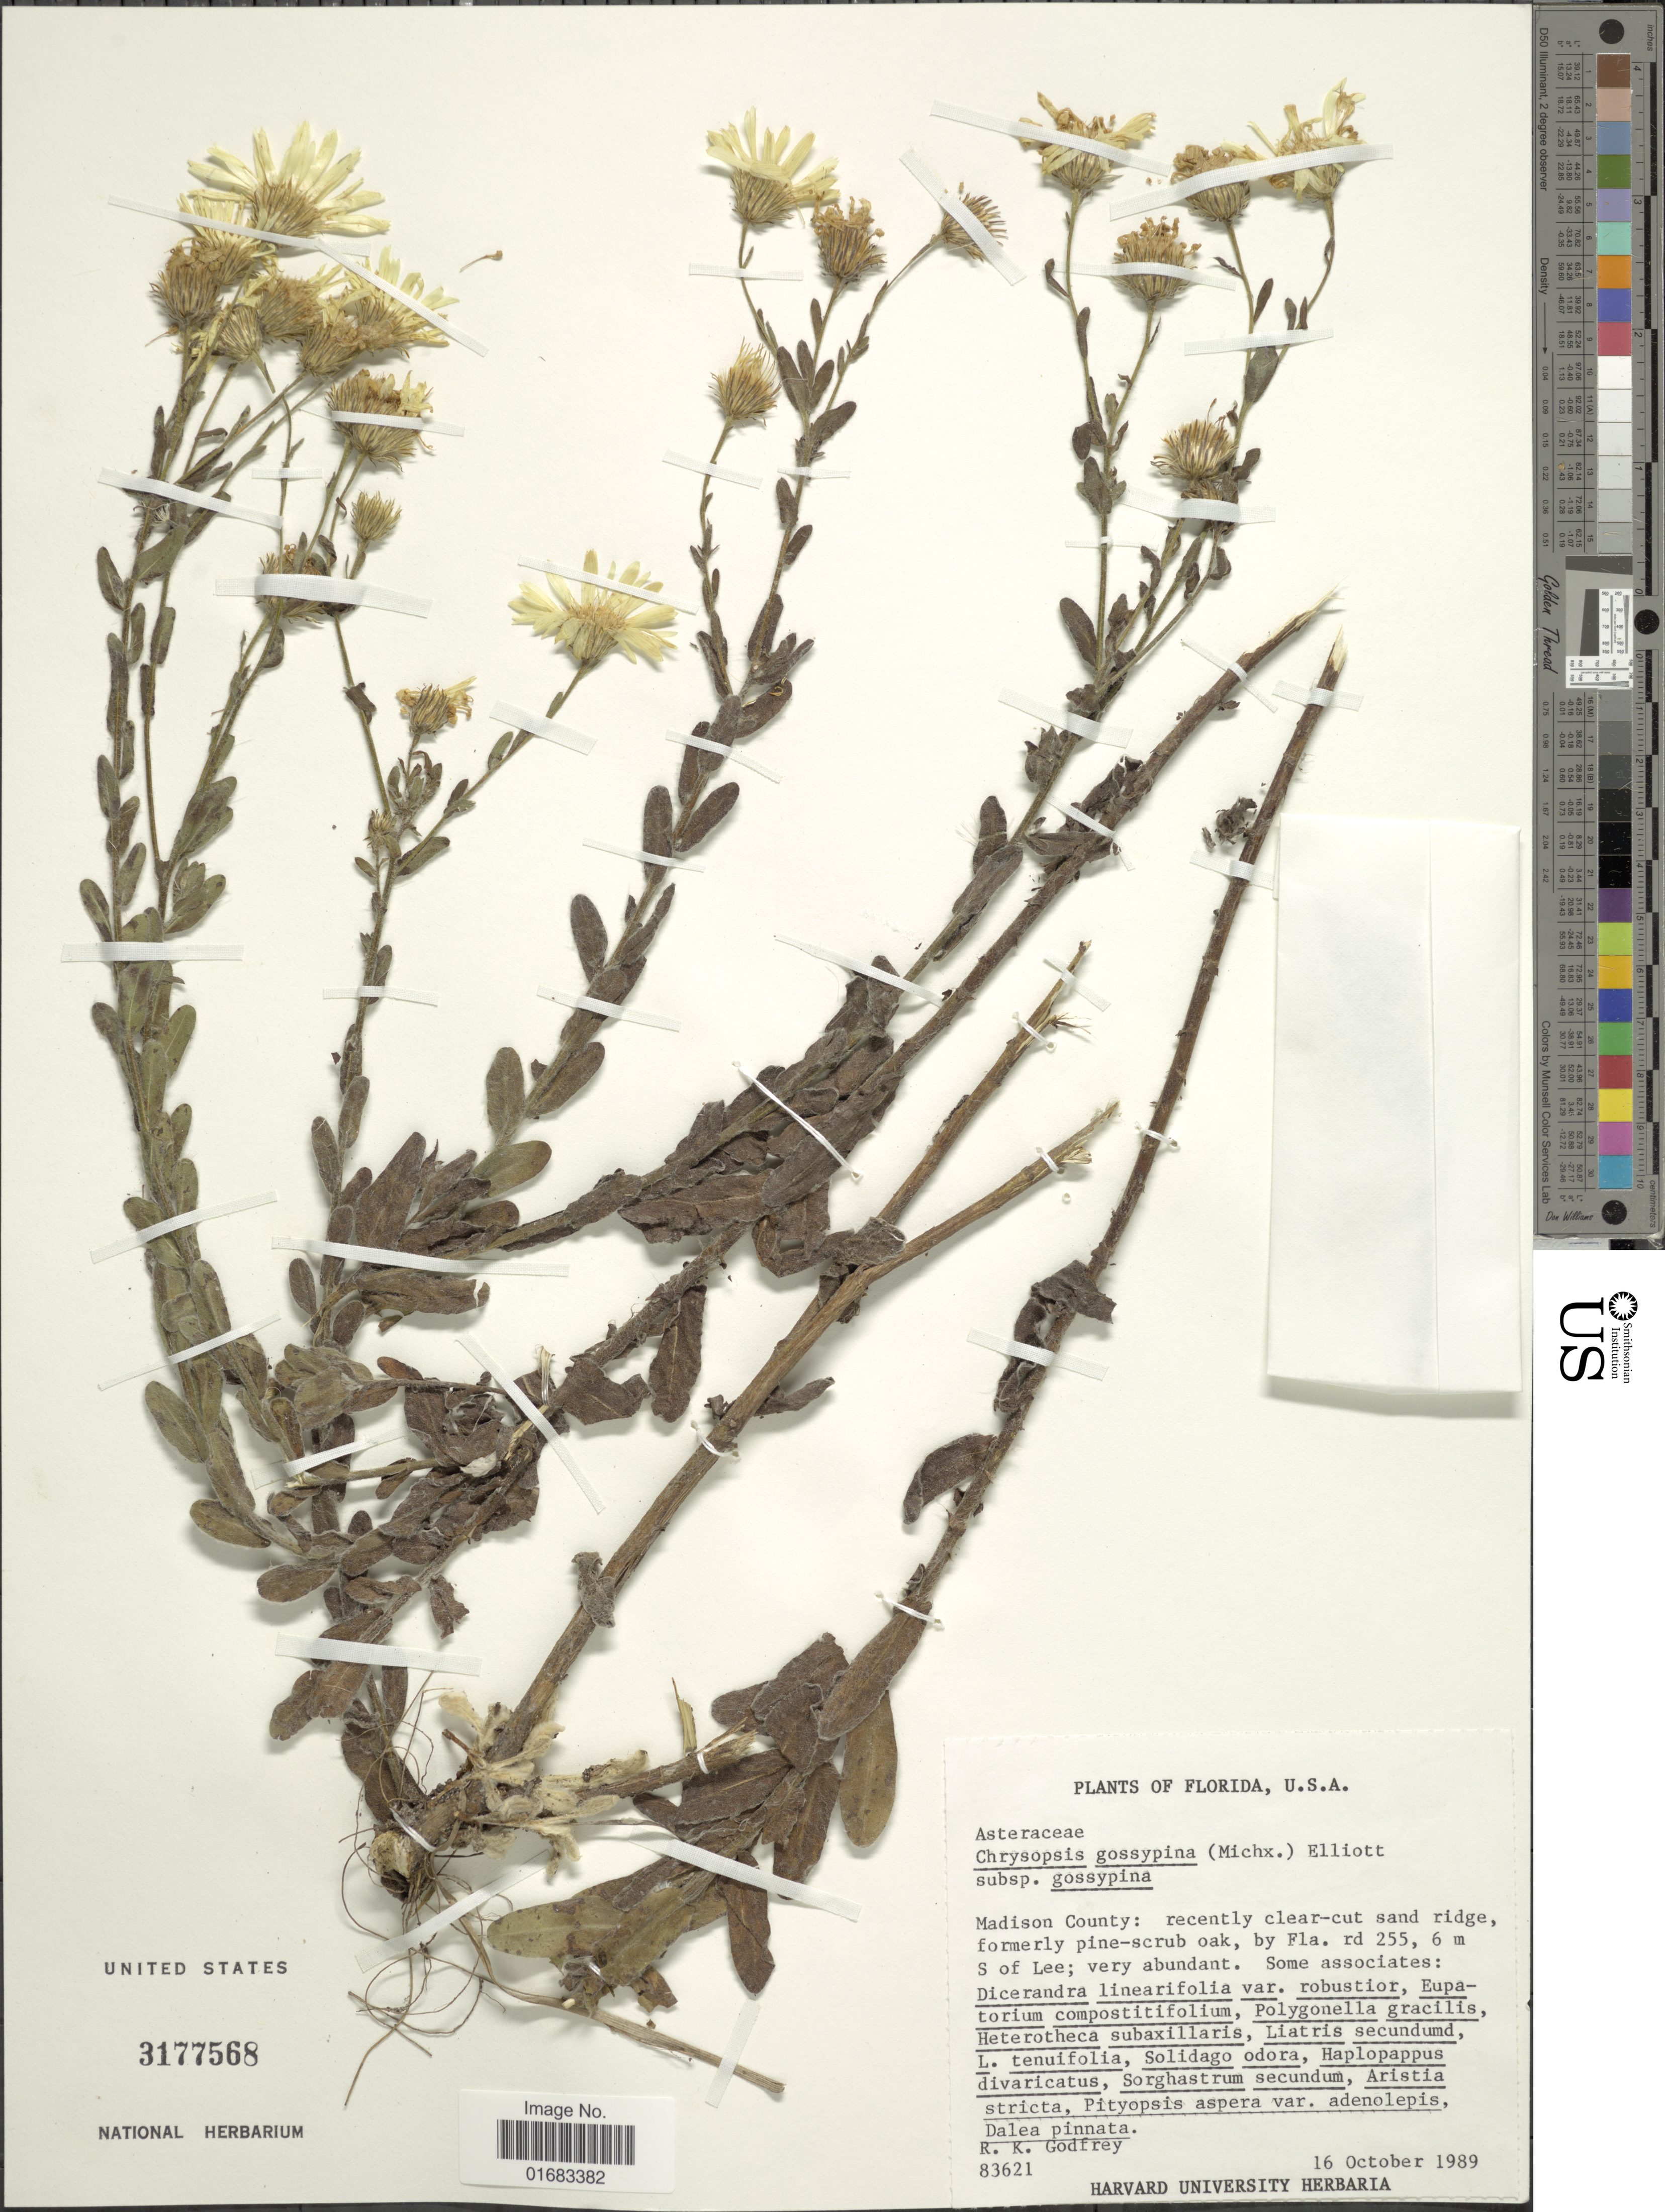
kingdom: Plantae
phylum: Tracheophyta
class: Magnoliopsida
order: Asterales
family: Asteraceae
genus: Chrysopsis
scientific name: Chrysopsis gossypina f. decumbens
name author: (Chapm.) R.K. Godfrey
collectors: R. K. Godfrey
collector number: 83621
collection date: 1989-10-16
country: United States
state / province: Florida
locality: Florida, U.S.A. Madison County: recently clear-cut sand ridge, by Fla. rd 255, 6 m S of Lee.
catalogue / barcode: US 3177568